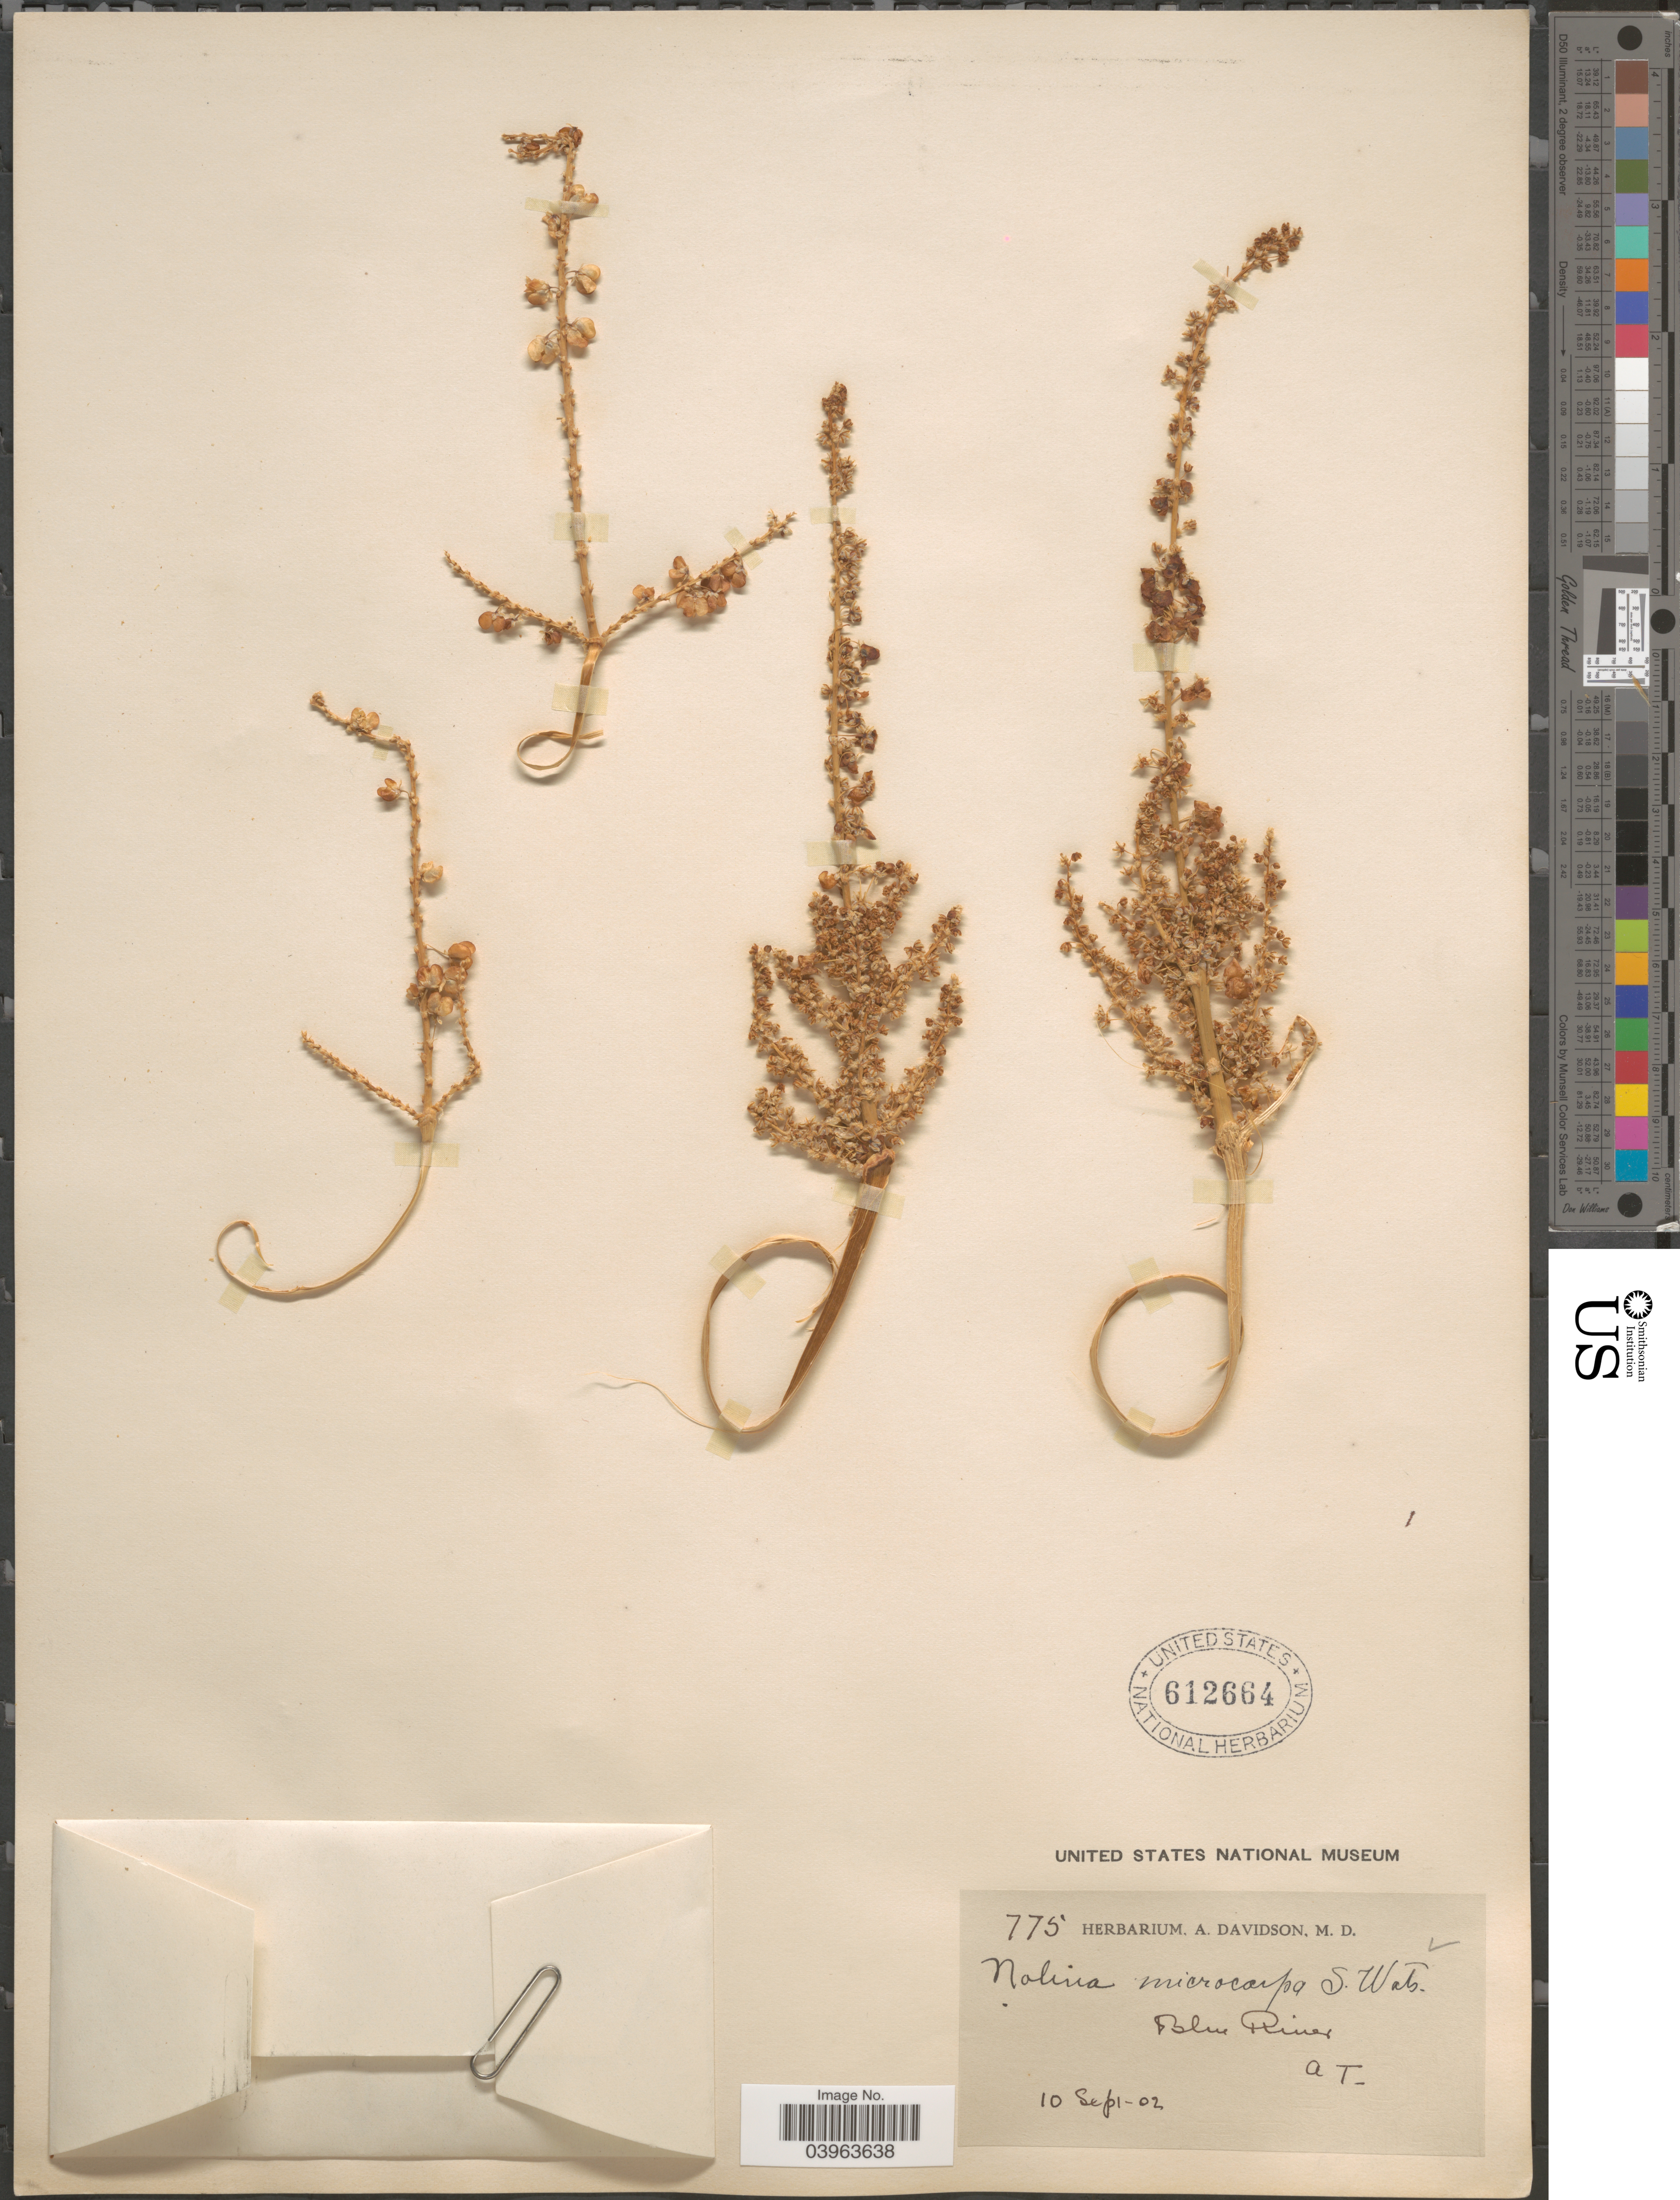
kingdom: Plantae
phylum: Tracheophyta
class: Liliopsida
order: Asparagales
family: Asparagaceae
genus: Nolina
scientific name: Nolina microcarpa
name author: S. Watson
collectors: ex herb. A. Davidson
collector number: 775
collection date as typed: Transcribed d/m/y: 10/9/2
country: United States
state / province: Arizona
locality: Blue River A.T.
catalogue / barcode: US 612664